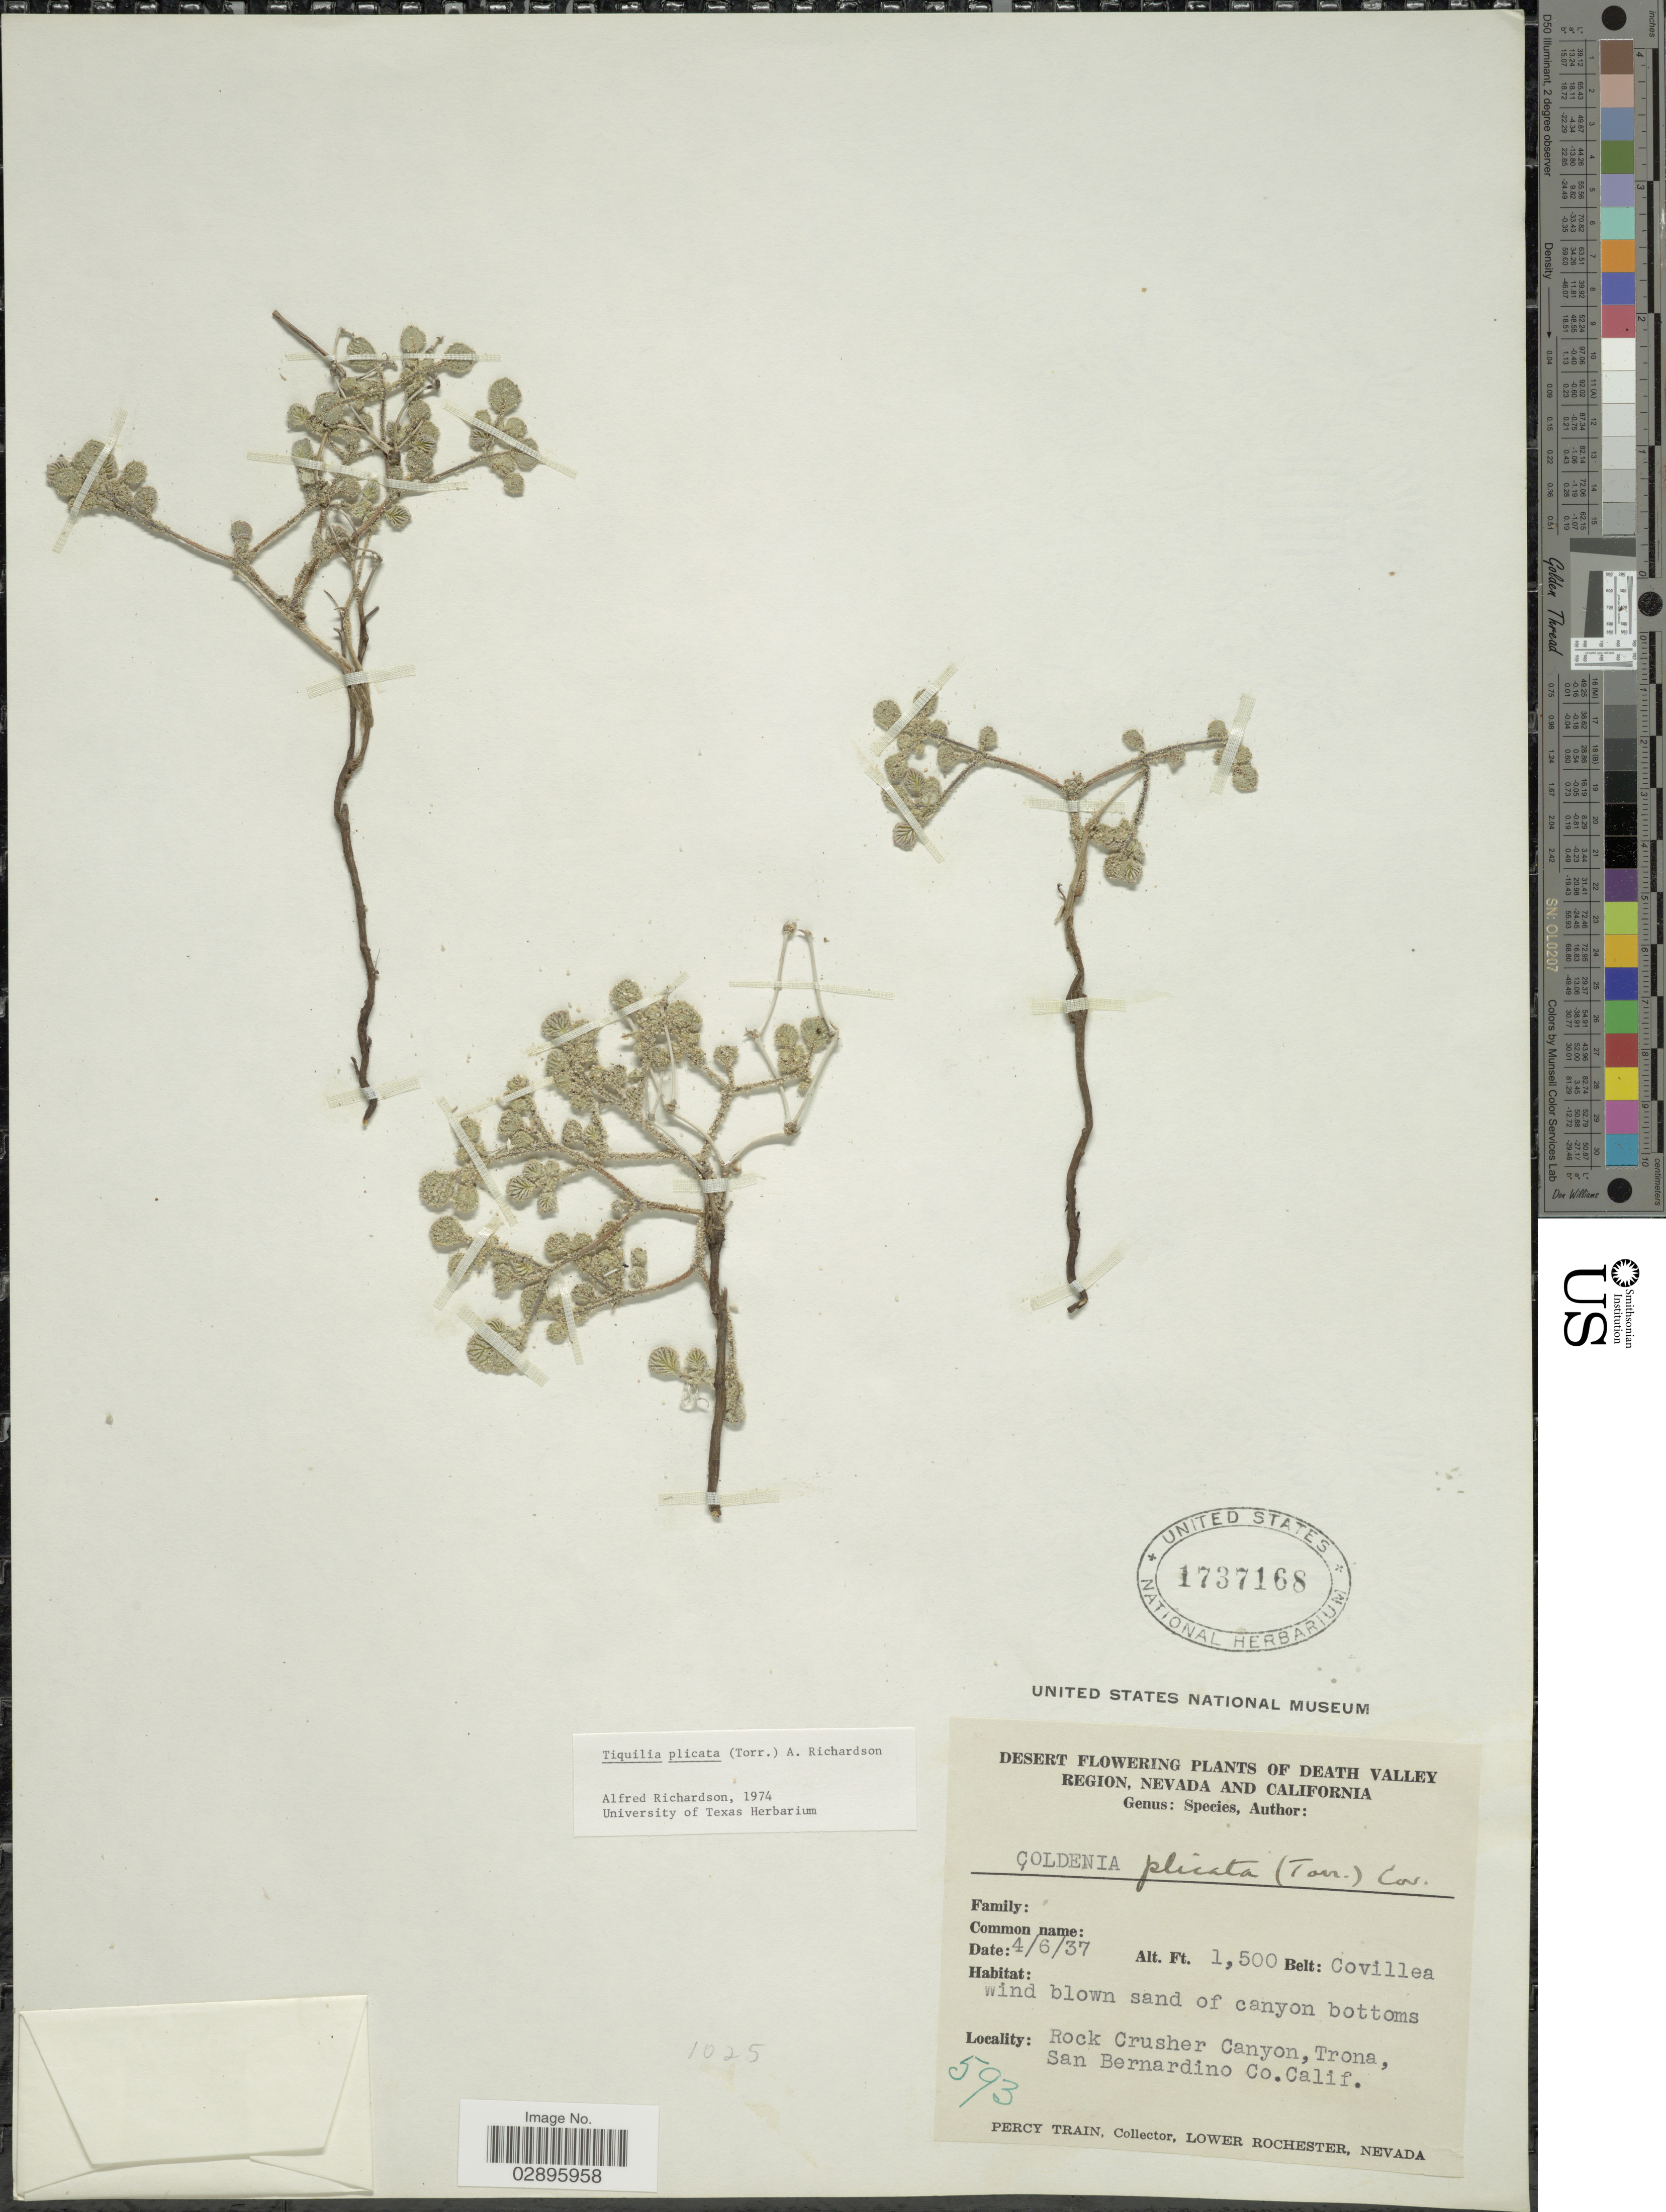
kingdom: Plantae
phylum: Tracheophyta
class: Magnoliopsida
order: Boraginales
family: Ehretiaceae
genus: Tiquilia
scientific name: Tiquilia plicata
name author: Torr.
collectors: P. Train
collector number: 593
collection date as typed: Transcribed d/m/y: 6/4/37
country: United States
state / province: California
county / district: San Bernardino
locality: Rock Crusher Canyon, Trona, San Bernardino Co.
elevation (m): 457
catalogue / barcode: US 1737168